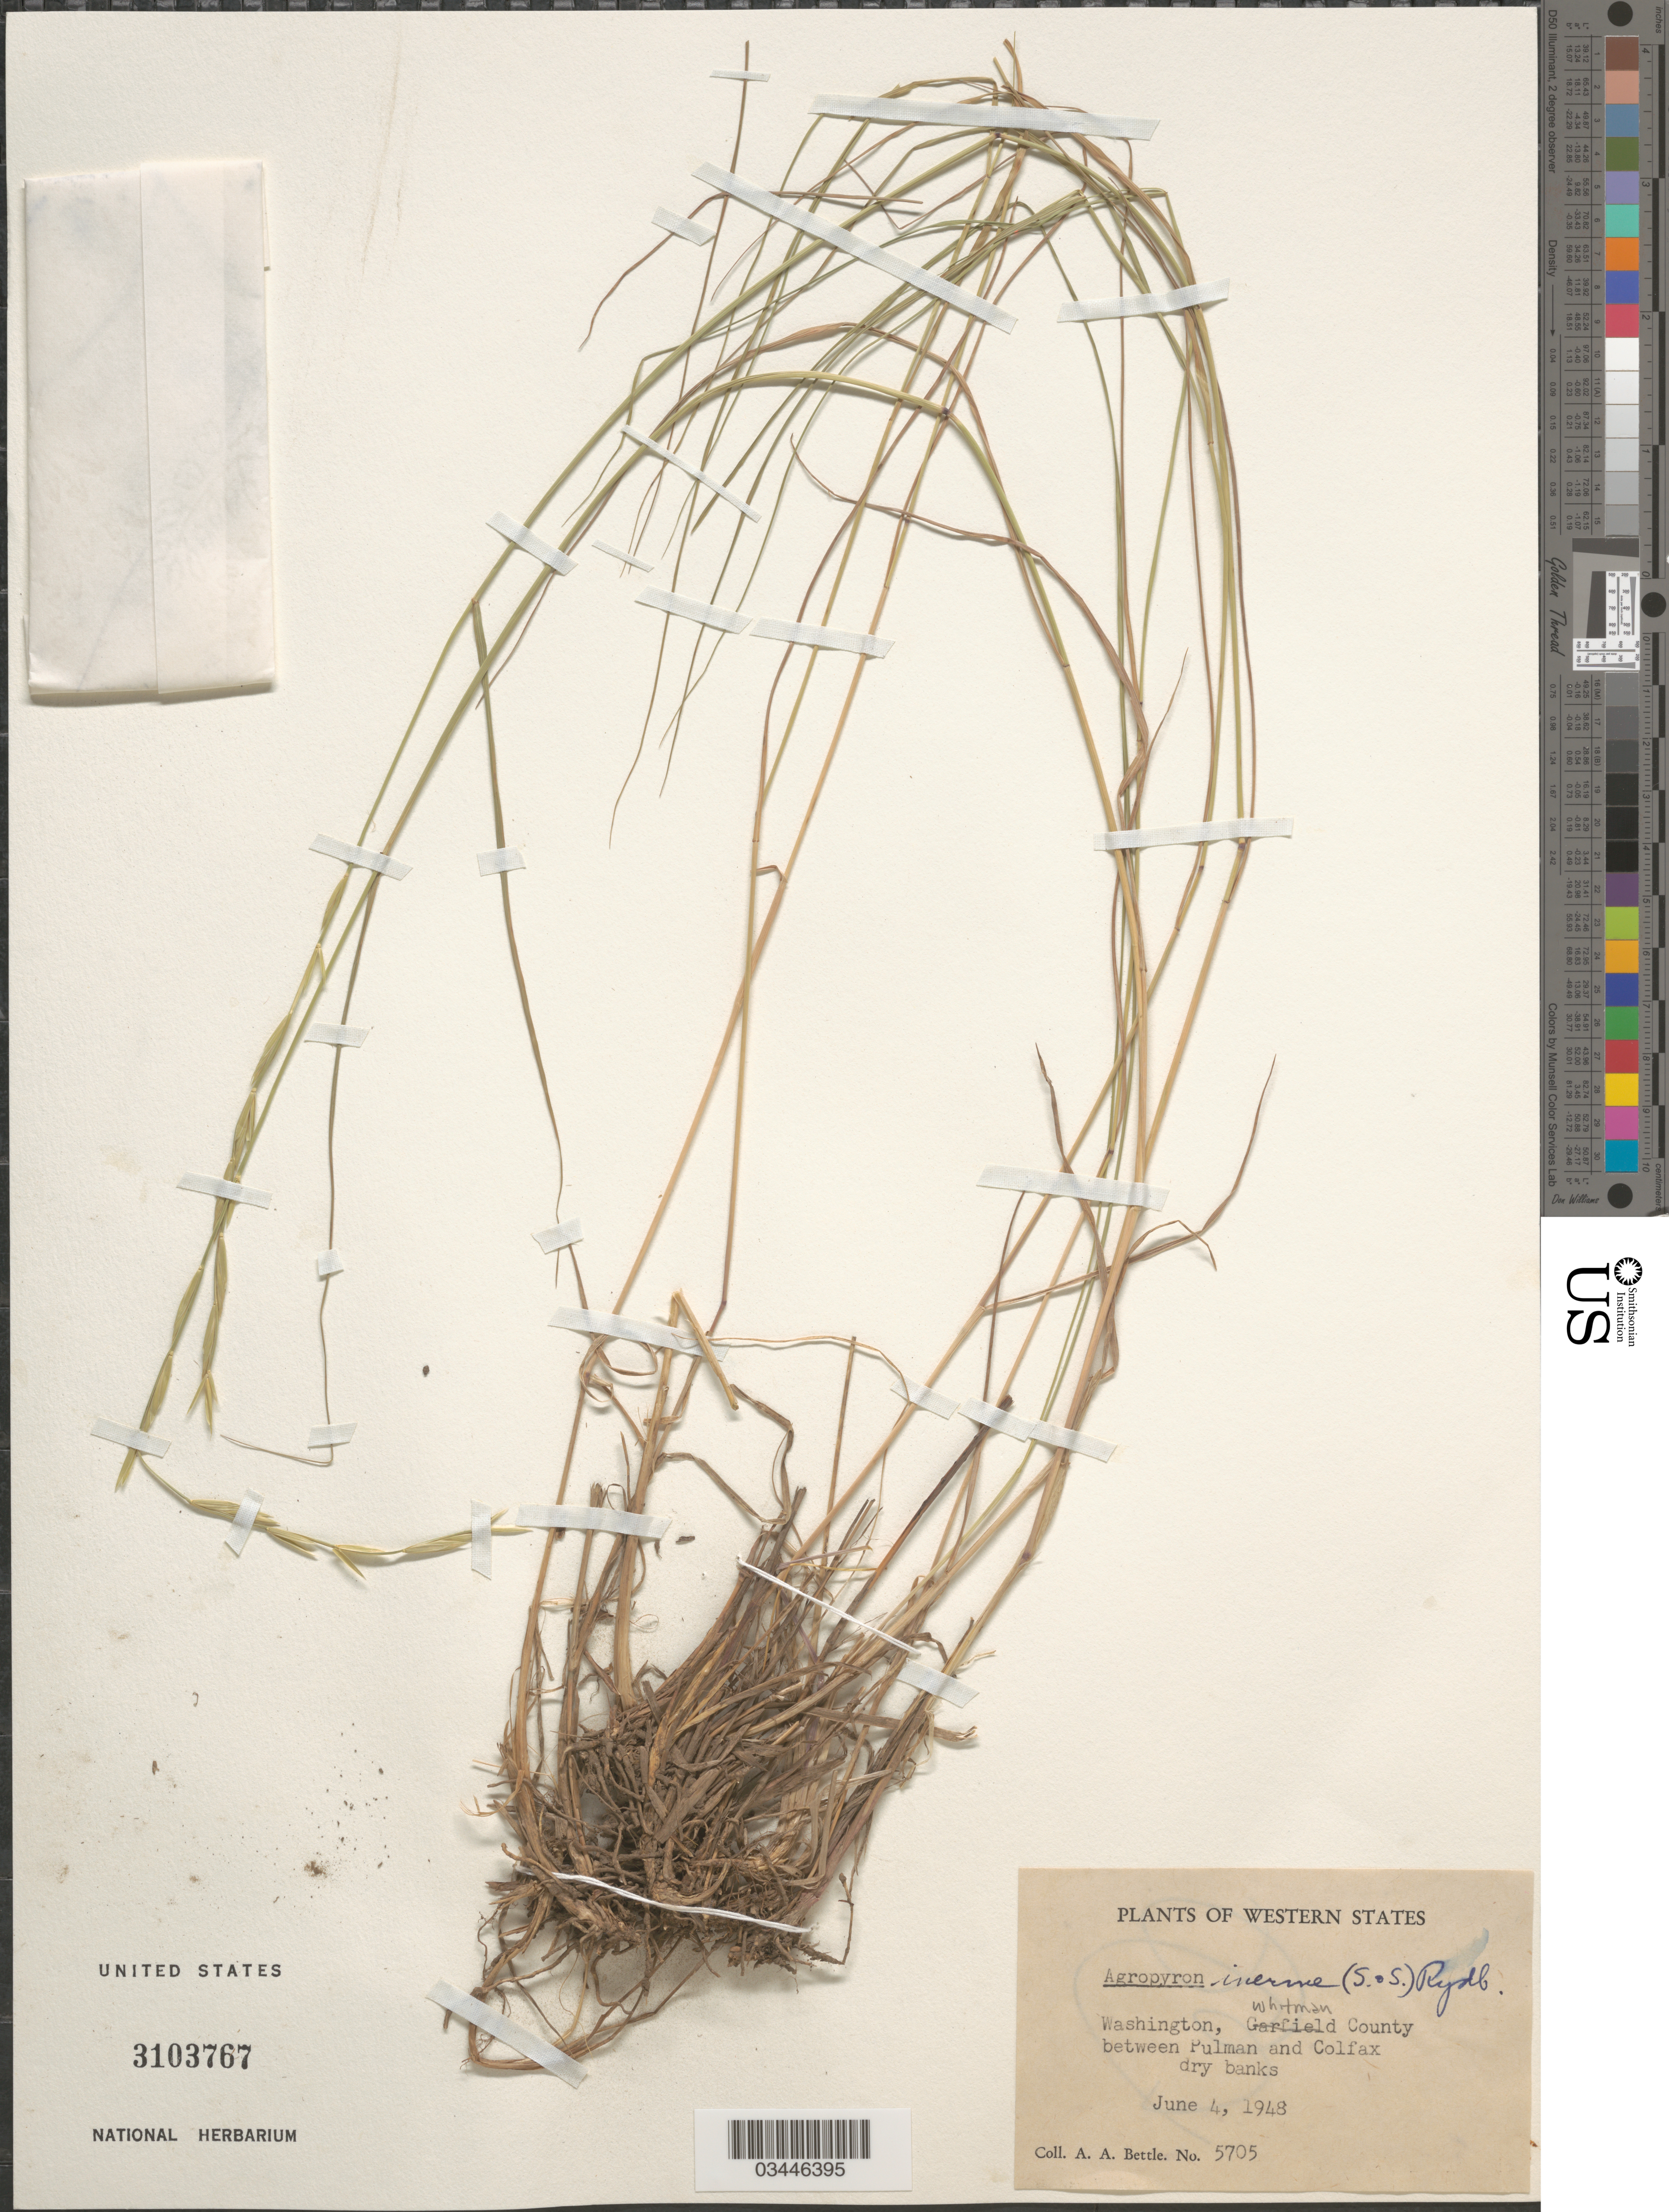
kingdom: Plantae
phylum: Tracheophyta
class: Liliopsida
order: Poales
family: Poaceae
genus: Pseudoroegneria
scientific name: Pseudoroegneria spicata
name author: (Pursh) Á. Löve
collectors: A. Bettle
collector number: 5705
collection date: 1948-06-04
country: United States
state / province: Washington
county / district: Whitman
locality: Western States. Whitman County between Pulman and Colfax dry banks.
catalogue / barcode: US 3103767